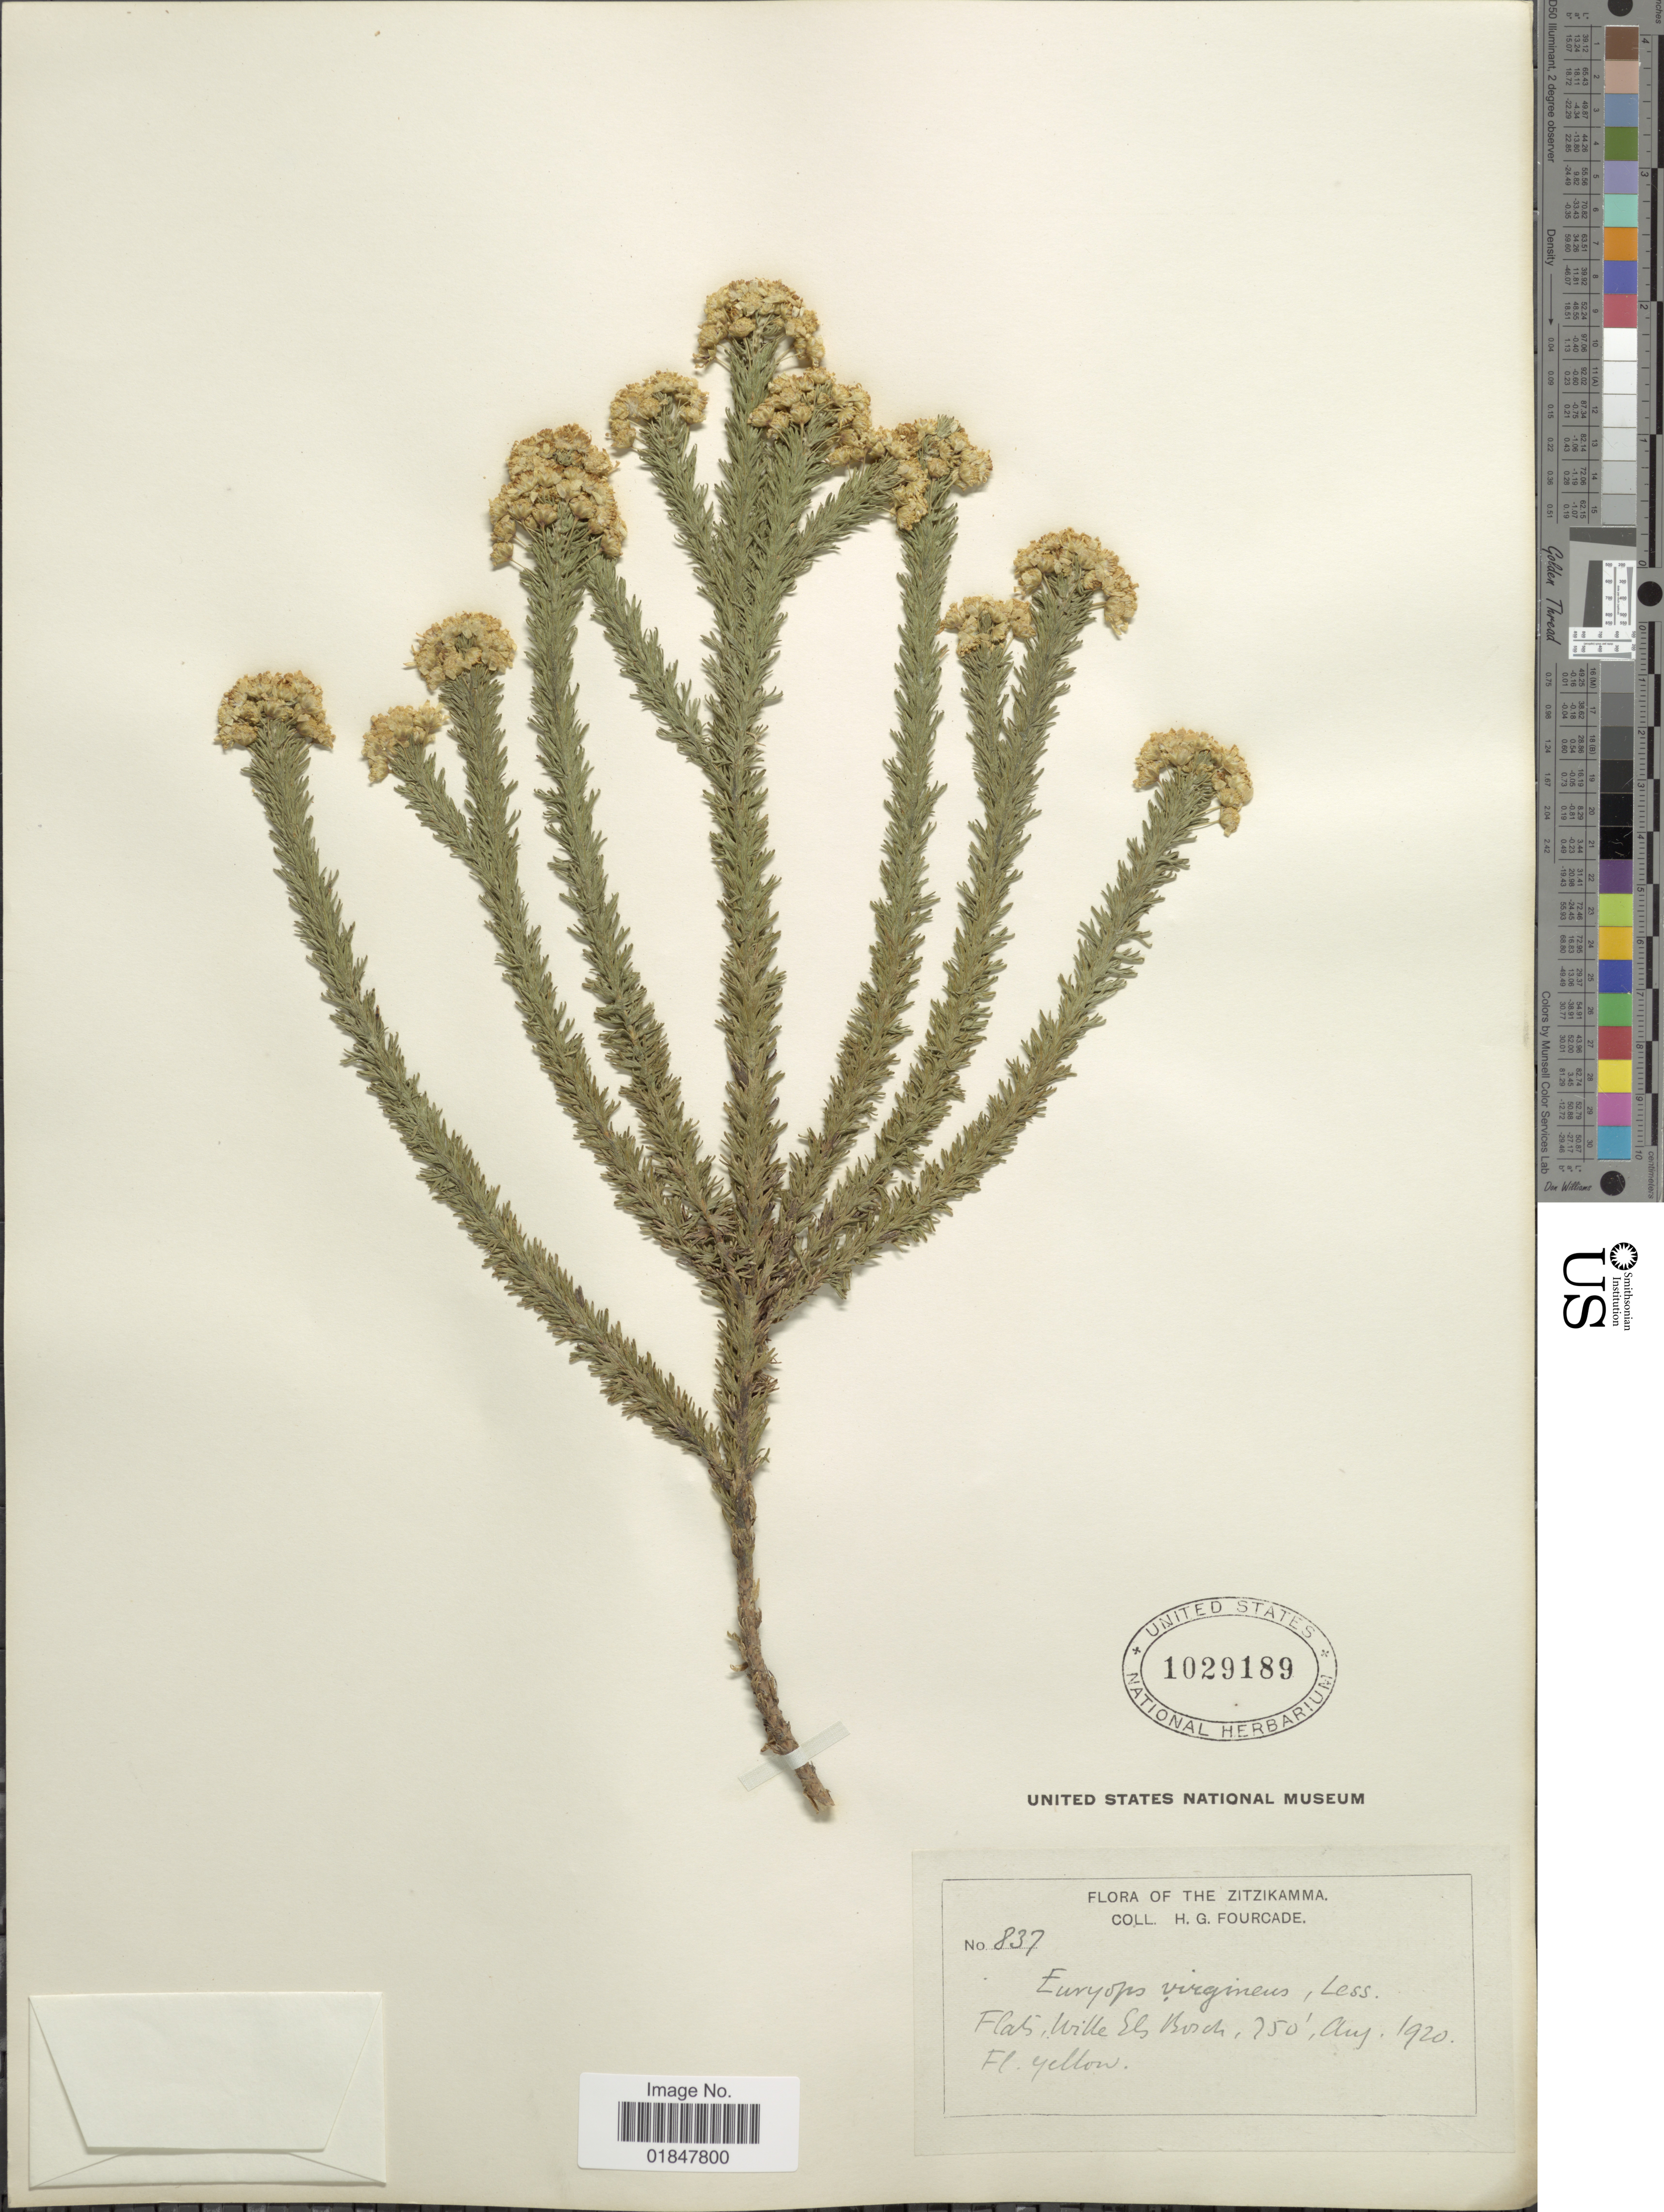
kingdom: Plantae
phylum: Tracheophyta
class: Magnoliopsida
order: Asterales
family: Asteraceae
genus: Euryops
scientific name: Euryops virgineus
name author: (L. f.) DC.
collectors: H. G. Fourcade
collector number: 837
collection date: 1920-08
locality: Zitzikamma, Flats, Wille Els Bosch [interpreted]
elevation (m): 76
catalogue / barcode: US 1029189